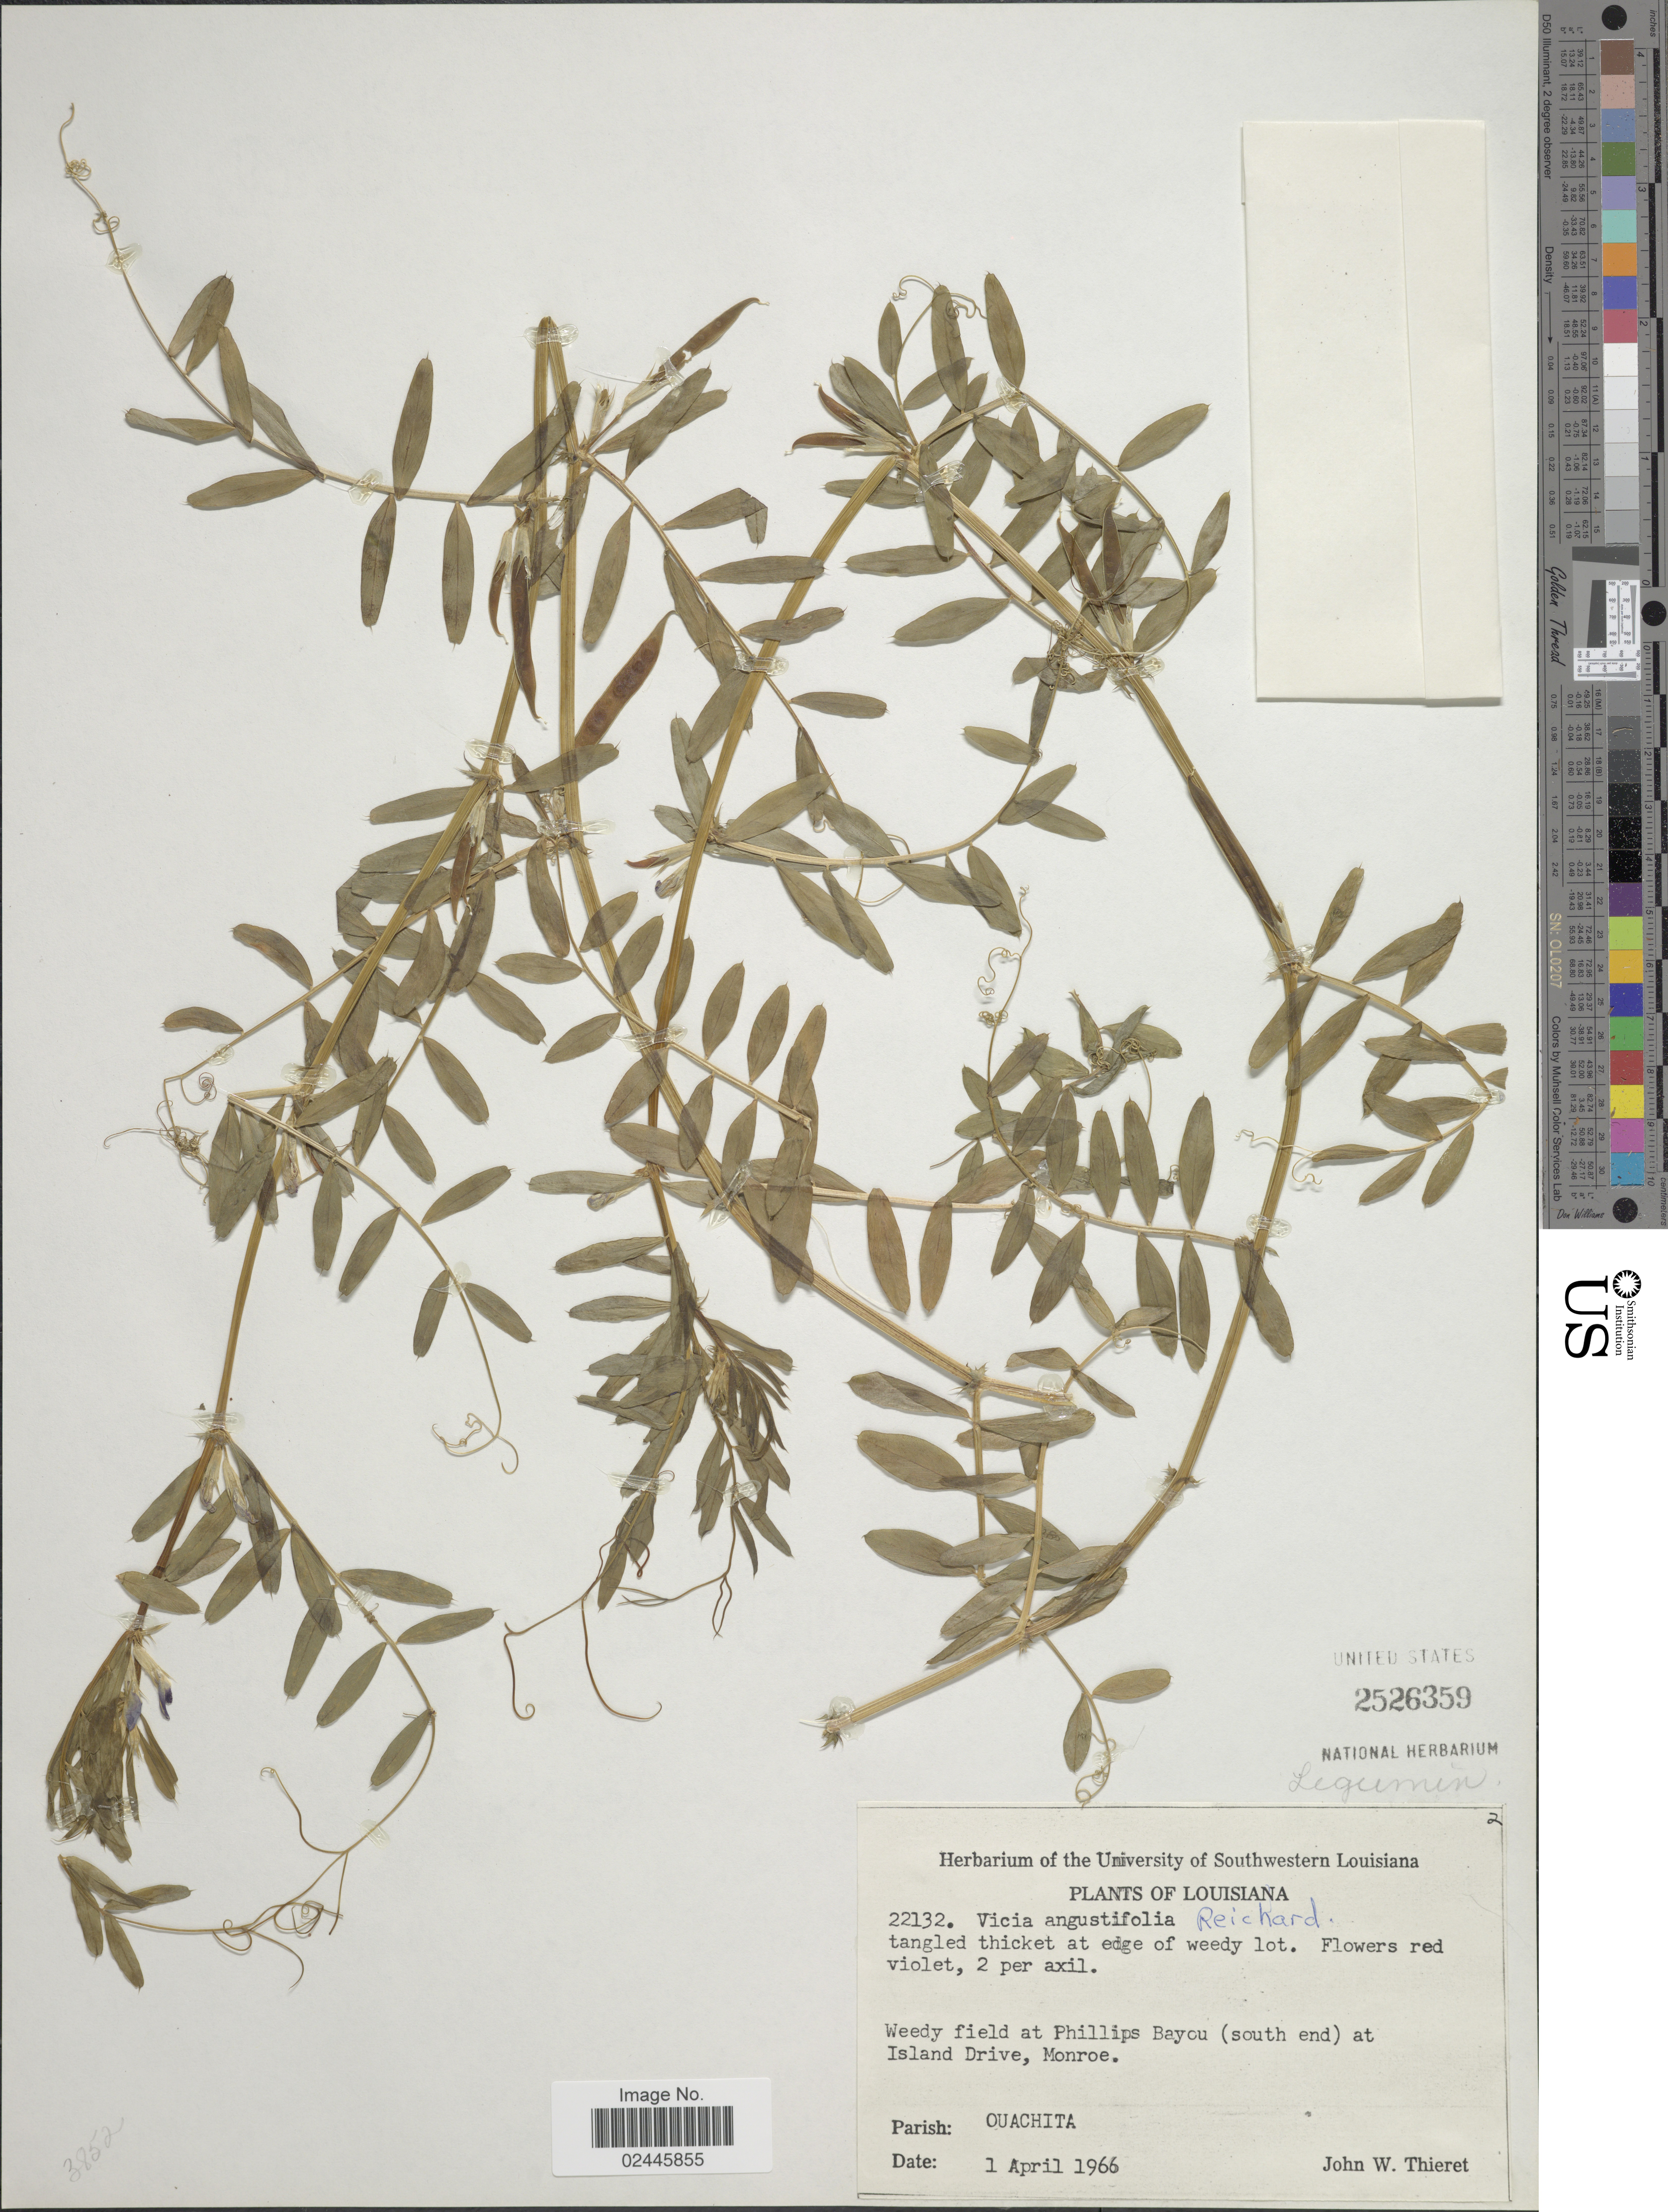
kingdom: Plantae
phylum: Tracheophyta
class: Magnoliopsida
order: Fabales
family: Fabaceae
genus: Vicia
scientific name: Vicia angustifolia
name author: L.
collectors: J. W. Thieret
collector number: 22132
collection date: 1966-04-01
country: United States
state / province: Louisiana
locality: Weed field at Phillips Bayou (south end) at Island Drive, Monroe.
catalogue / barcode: US 2526359